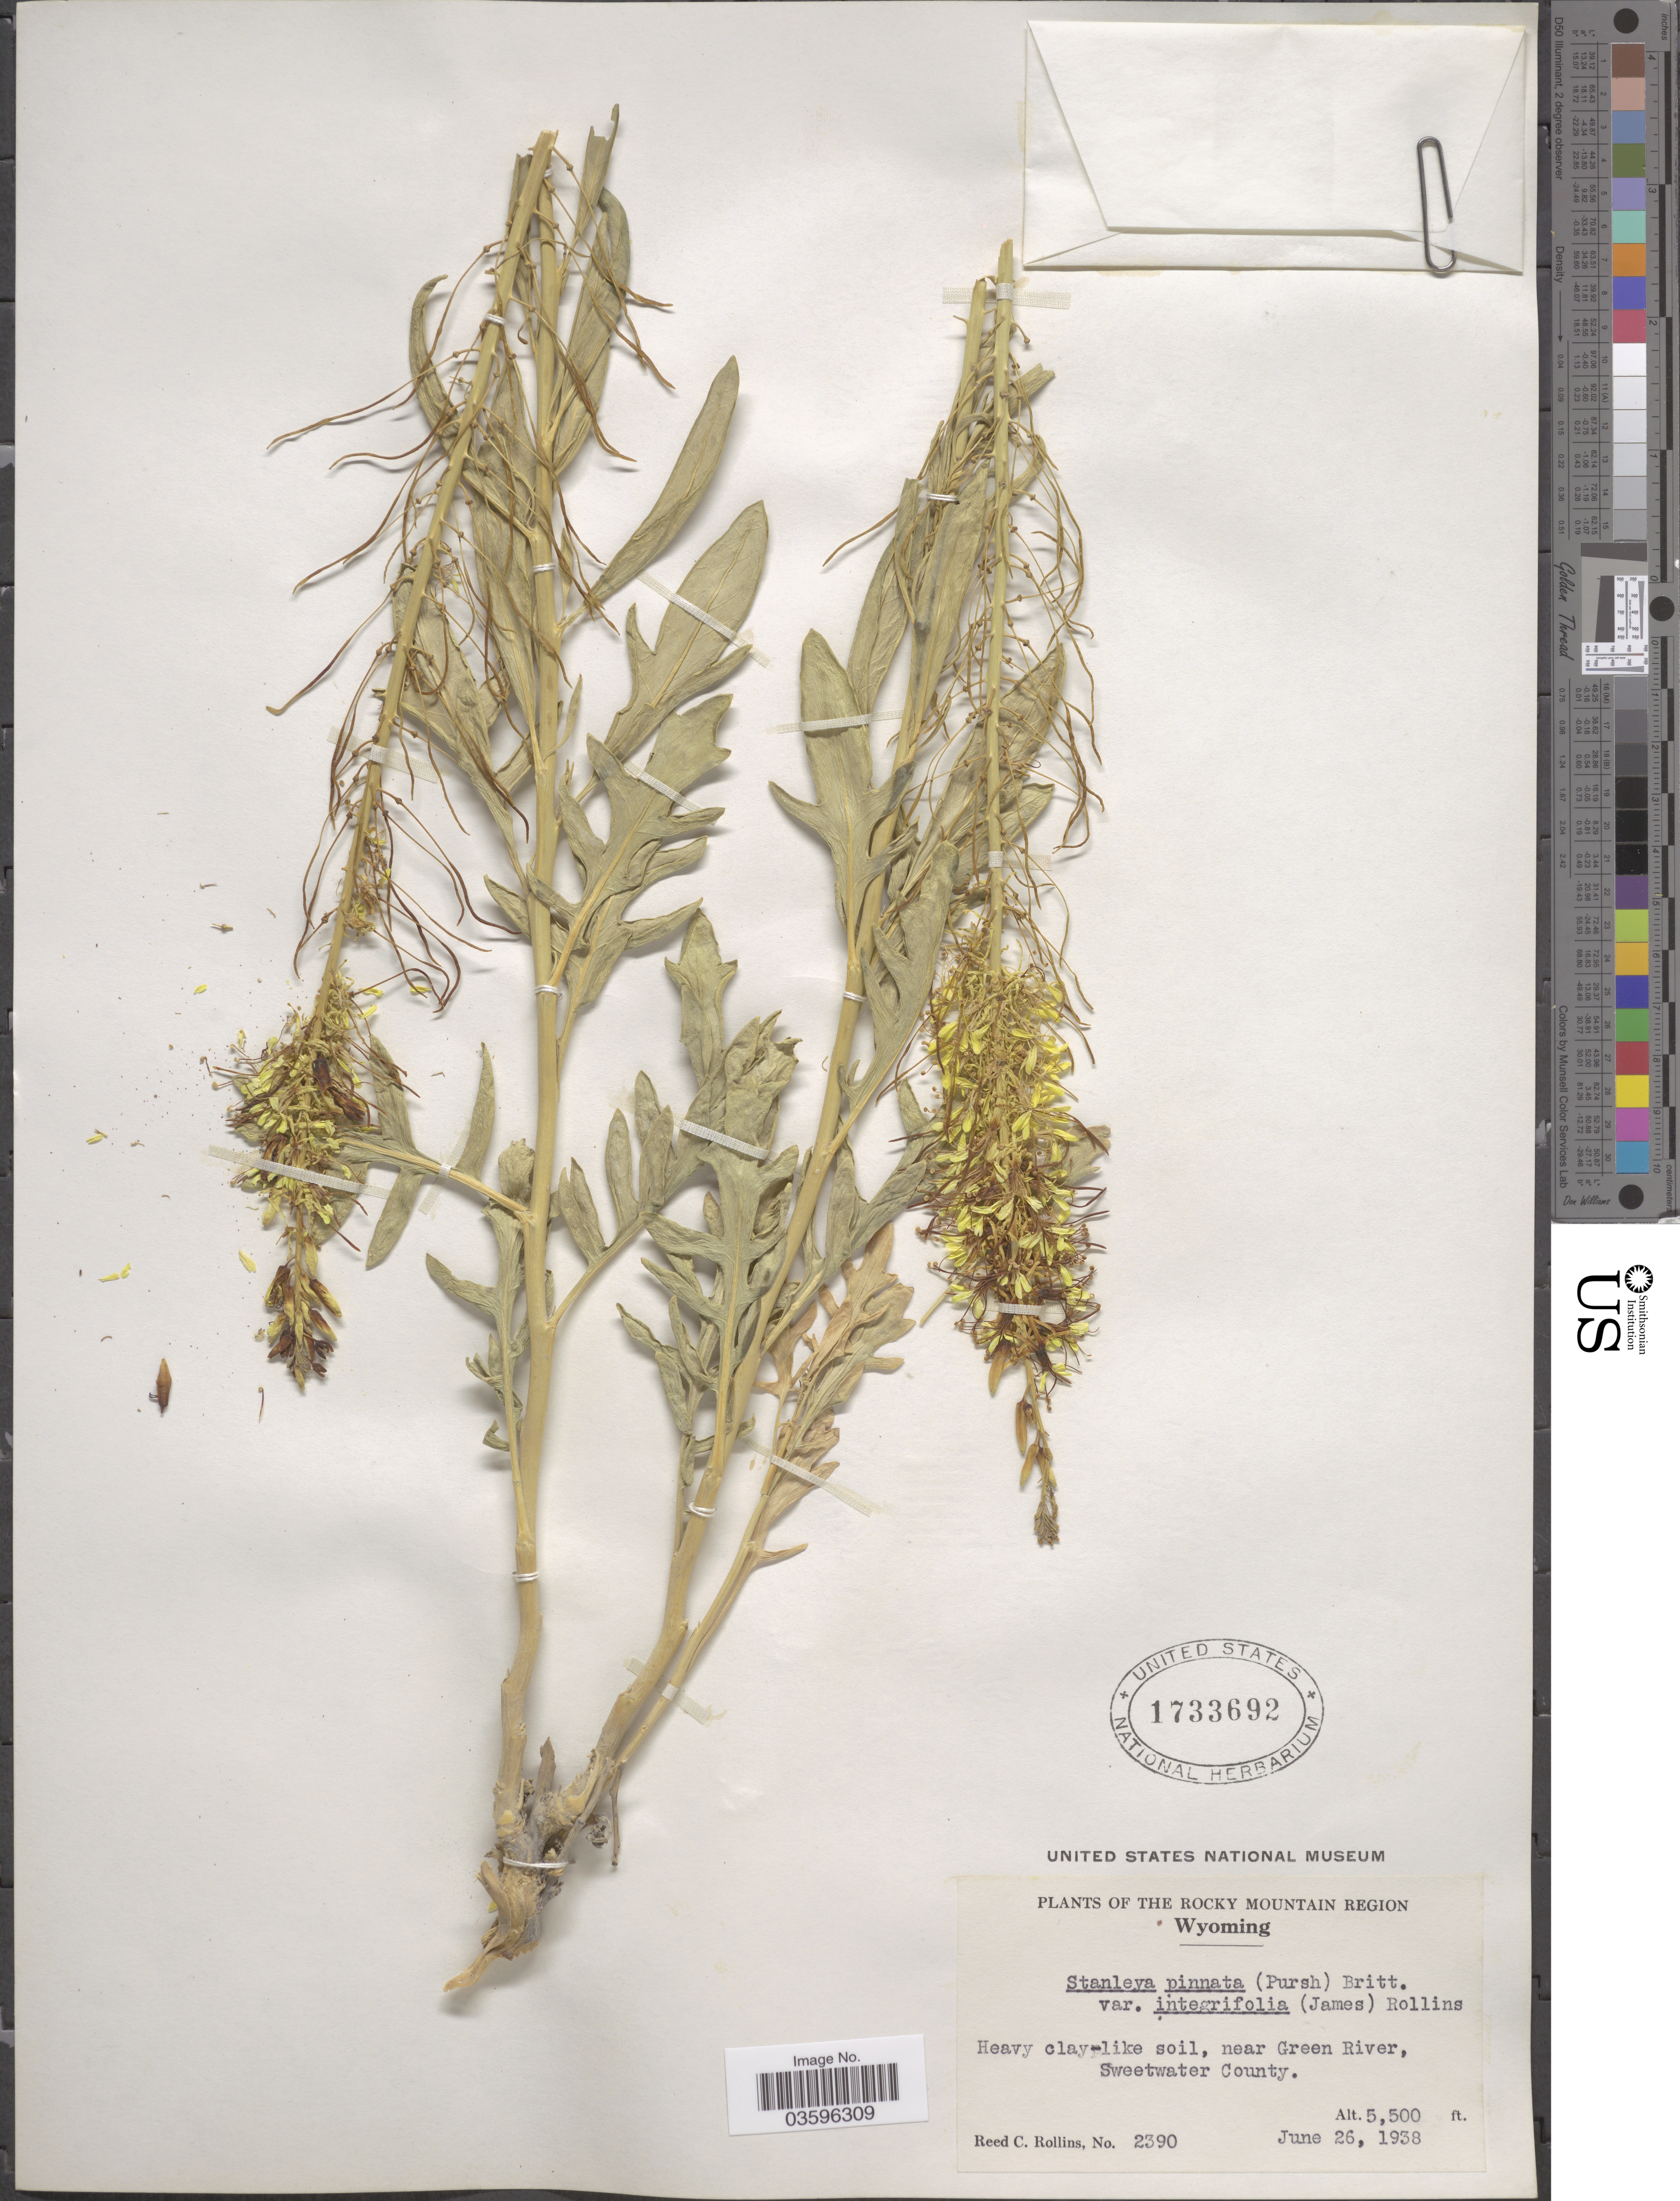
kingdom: Plantae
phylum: Tracheophyta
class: Magnoliopsida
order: Brassicales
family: Brassicaceae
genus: Stanleya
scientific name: Stanleya pinnata var. integrifolia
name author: (E. James) Rollins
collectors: R. C. Rollins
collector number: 2390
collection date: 1938-06-26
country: United States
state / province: Wyoming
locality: The Rocky Mountain Region. Near Green River, Sweetwater County.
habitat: heavy clay like soil, near river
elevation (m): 1676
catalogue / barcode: US 1733692